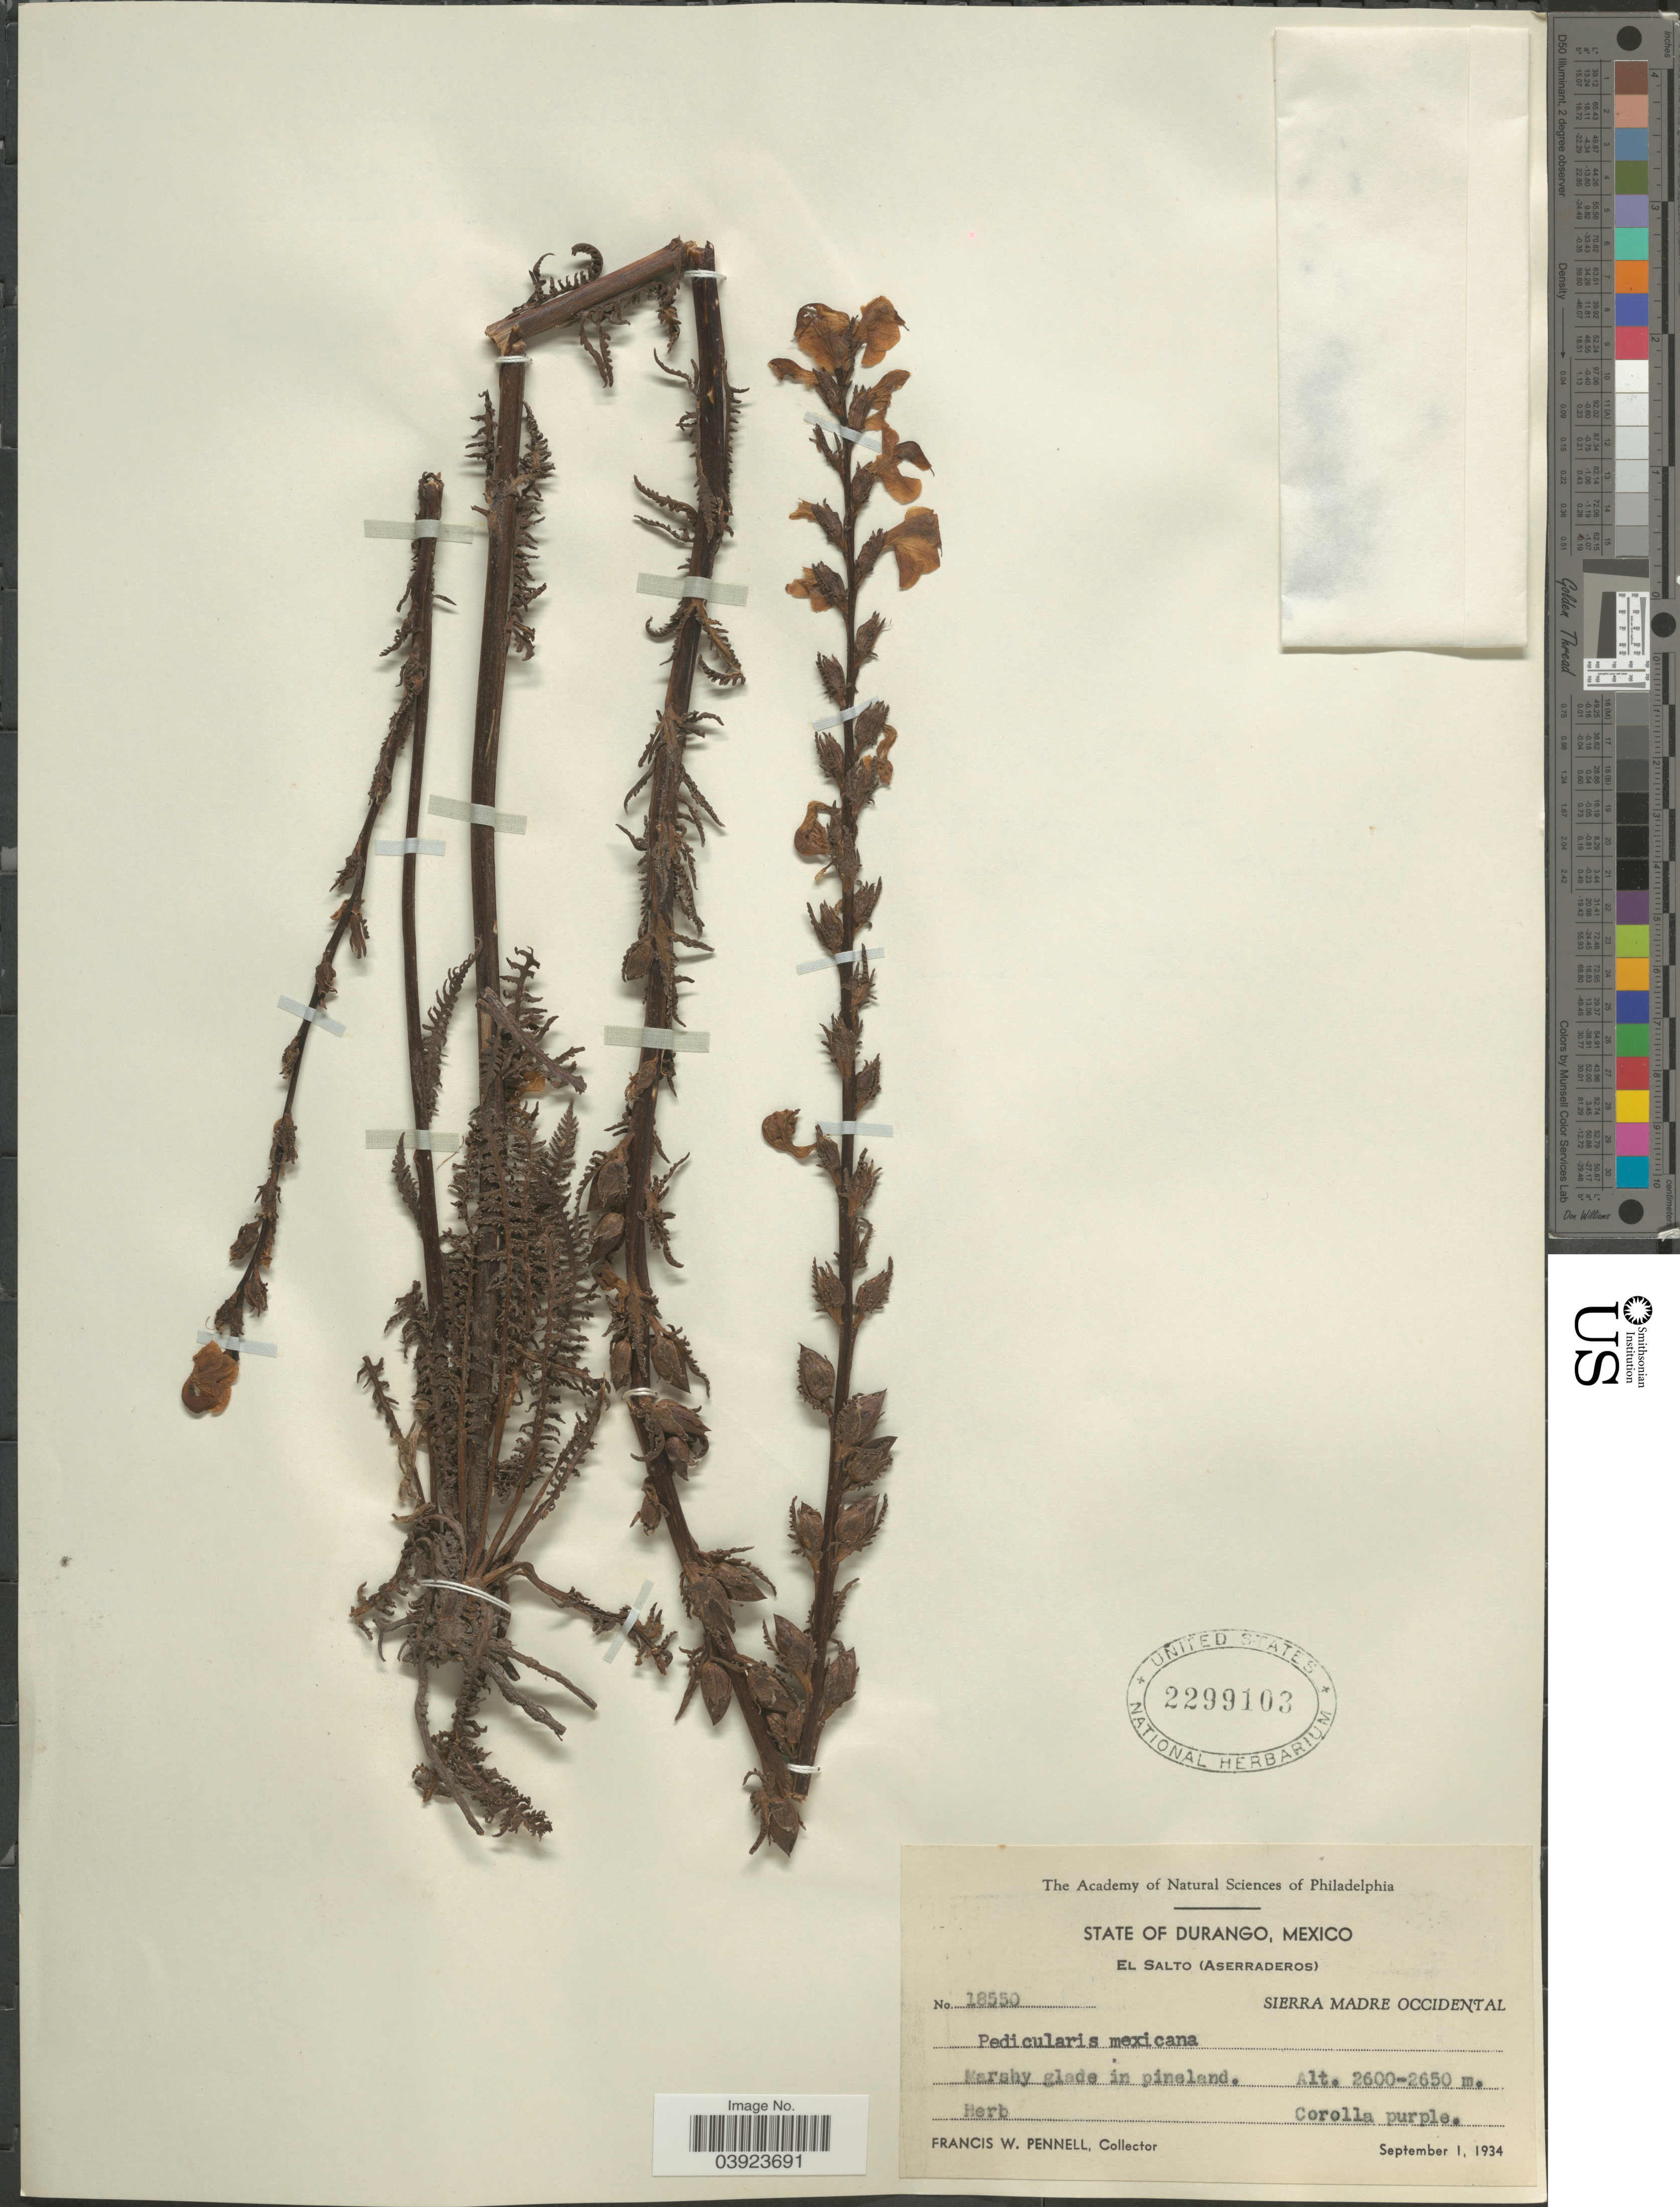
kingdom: Plantae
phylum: Tracheophyta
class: Magnoliopsida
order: Lamiales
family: Orobanchaceae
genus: Pedicularis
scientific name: Pedicularis mexicana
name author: Zucc. ex Bunge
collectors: F. W. Pennell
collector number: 18550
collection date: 1934-09-01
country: Mexico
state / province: Durango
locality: El Salto (Aserraderos) Sierra Madre Occidental. Marshy glade in pineland.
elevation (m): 2600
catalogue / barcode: US 2299103